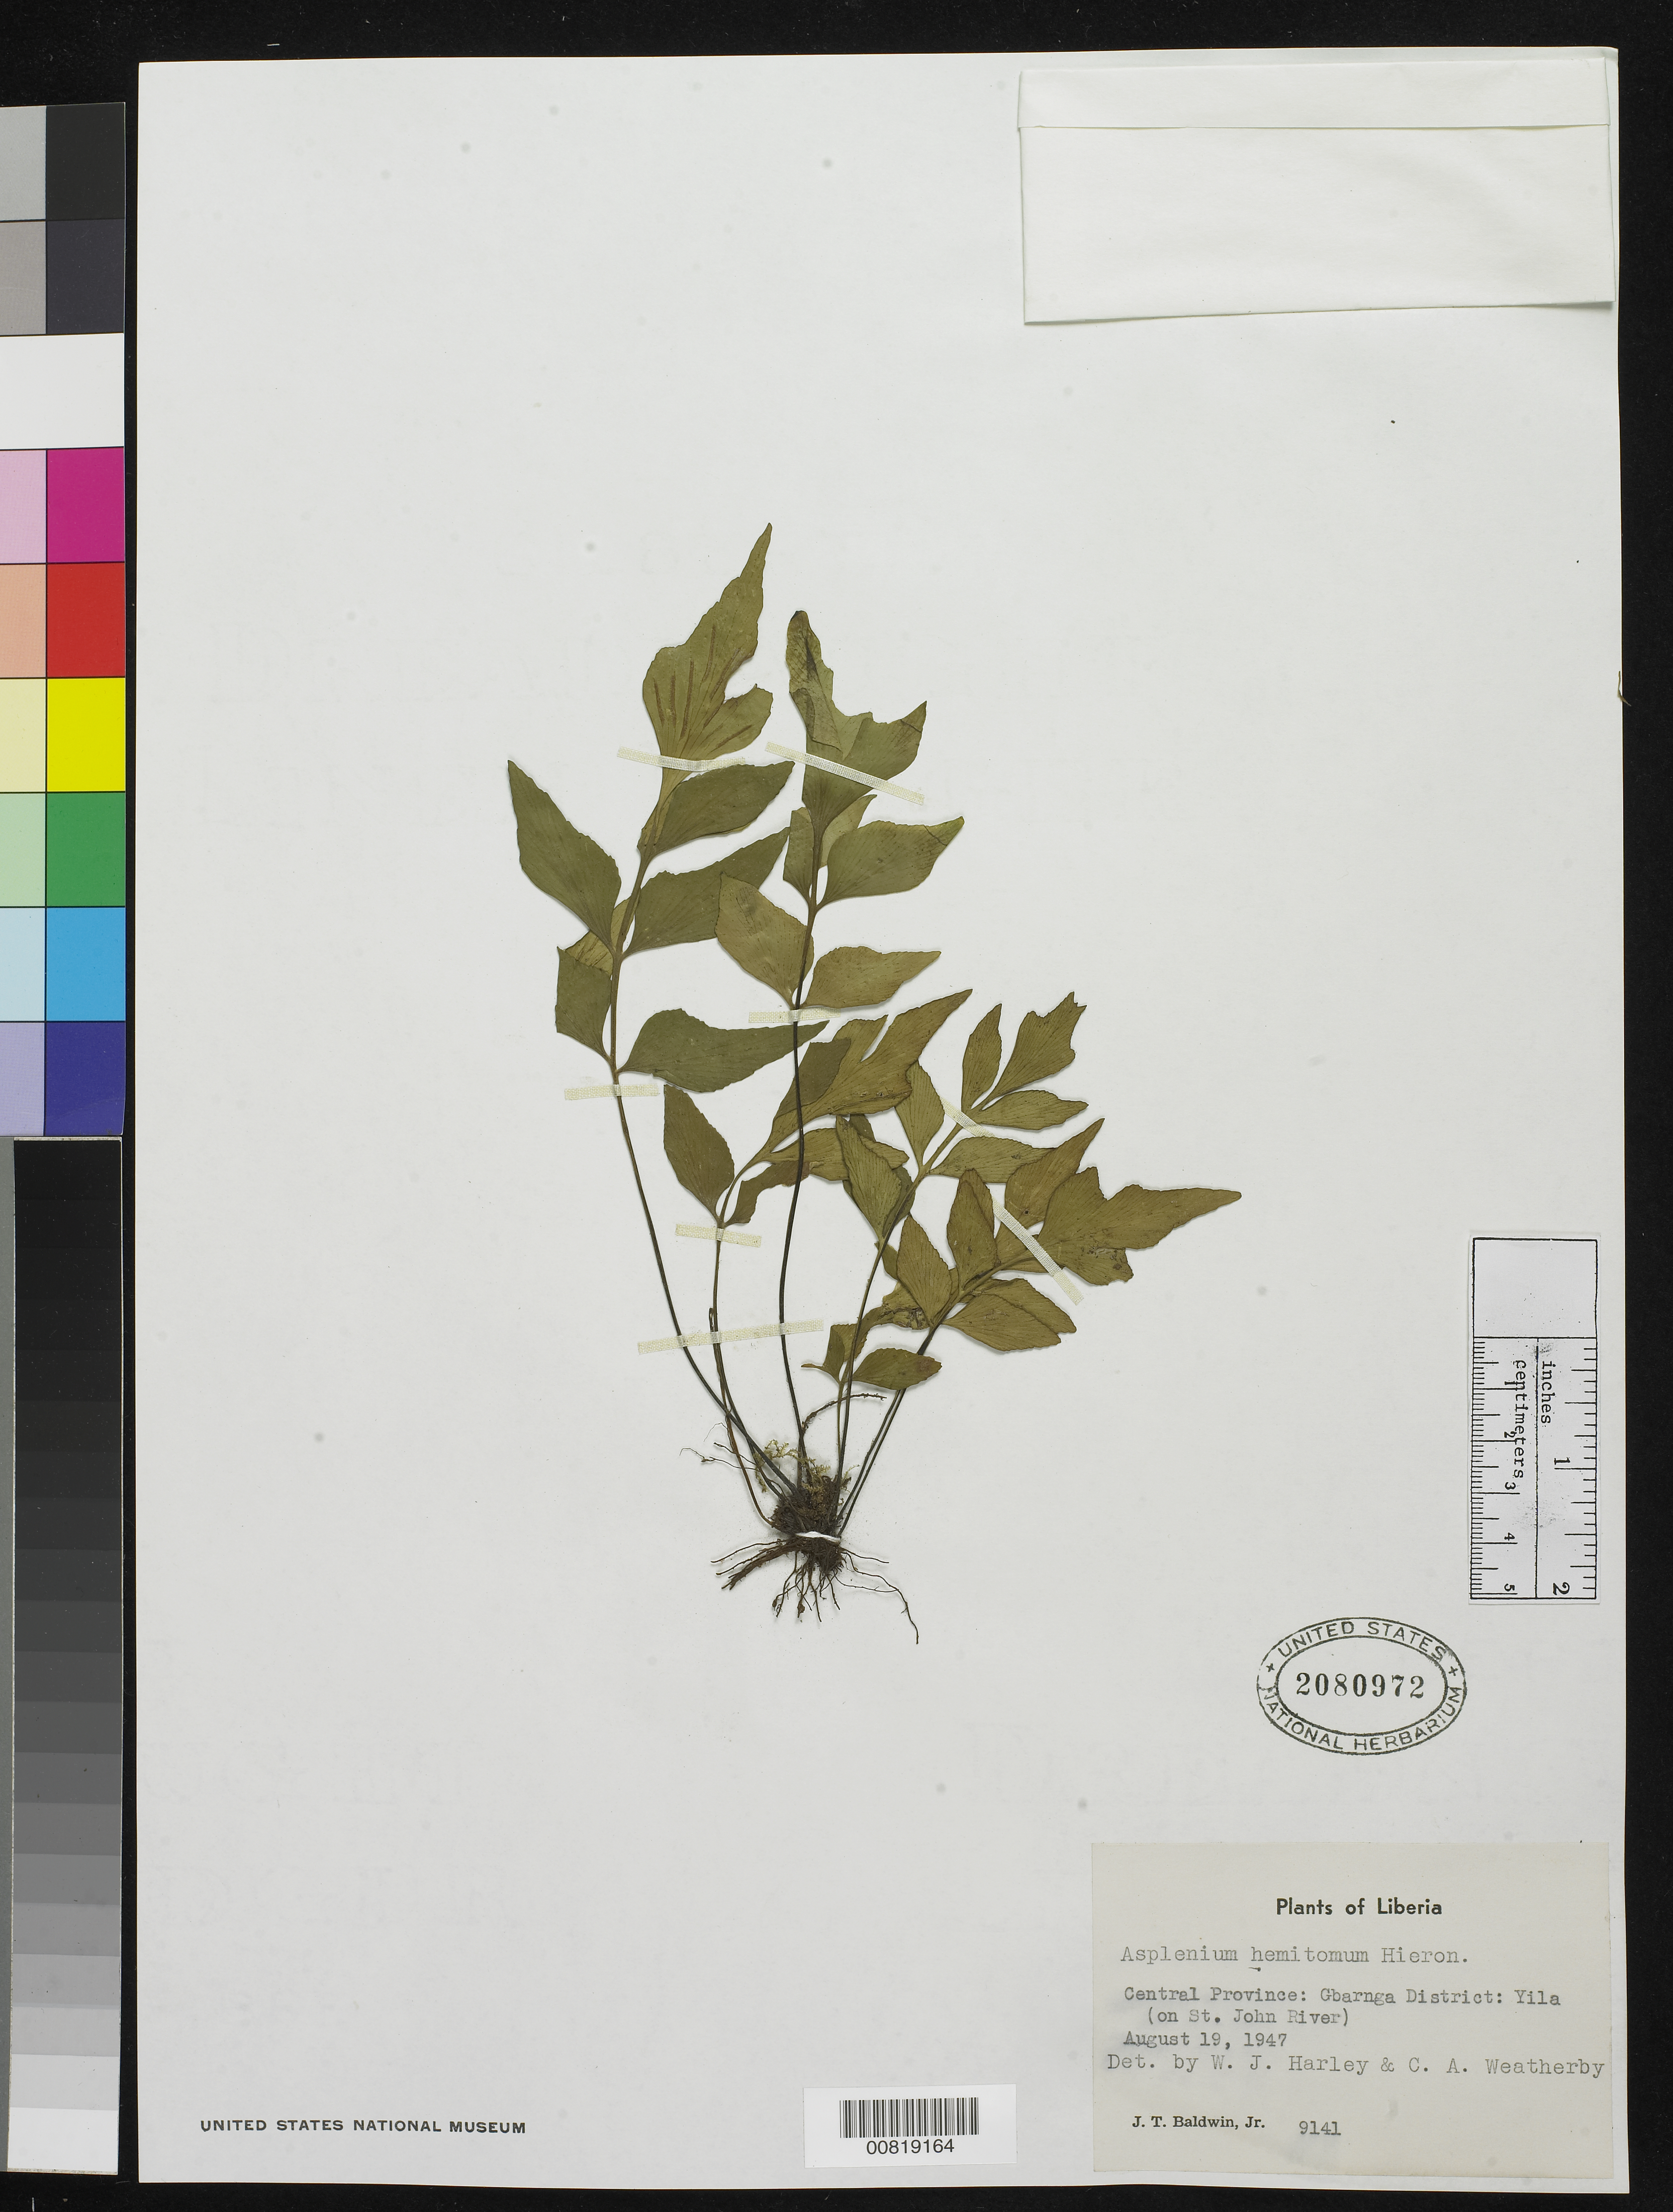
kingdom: Plantae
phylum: Tracheophyta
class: Polypodiopsida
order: Polypodiales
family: Aspleniaceae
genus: Asplenium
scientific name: Asplenium hemitomum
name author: Hieron.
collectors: J. T. Baldwin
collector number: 9141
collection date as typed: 19 Aug 1947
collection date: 1947-08-19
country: Liberia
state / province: Nimba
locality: Central Province: Gbarnga District, Yila (on St. John River)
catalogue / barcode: US 2080972